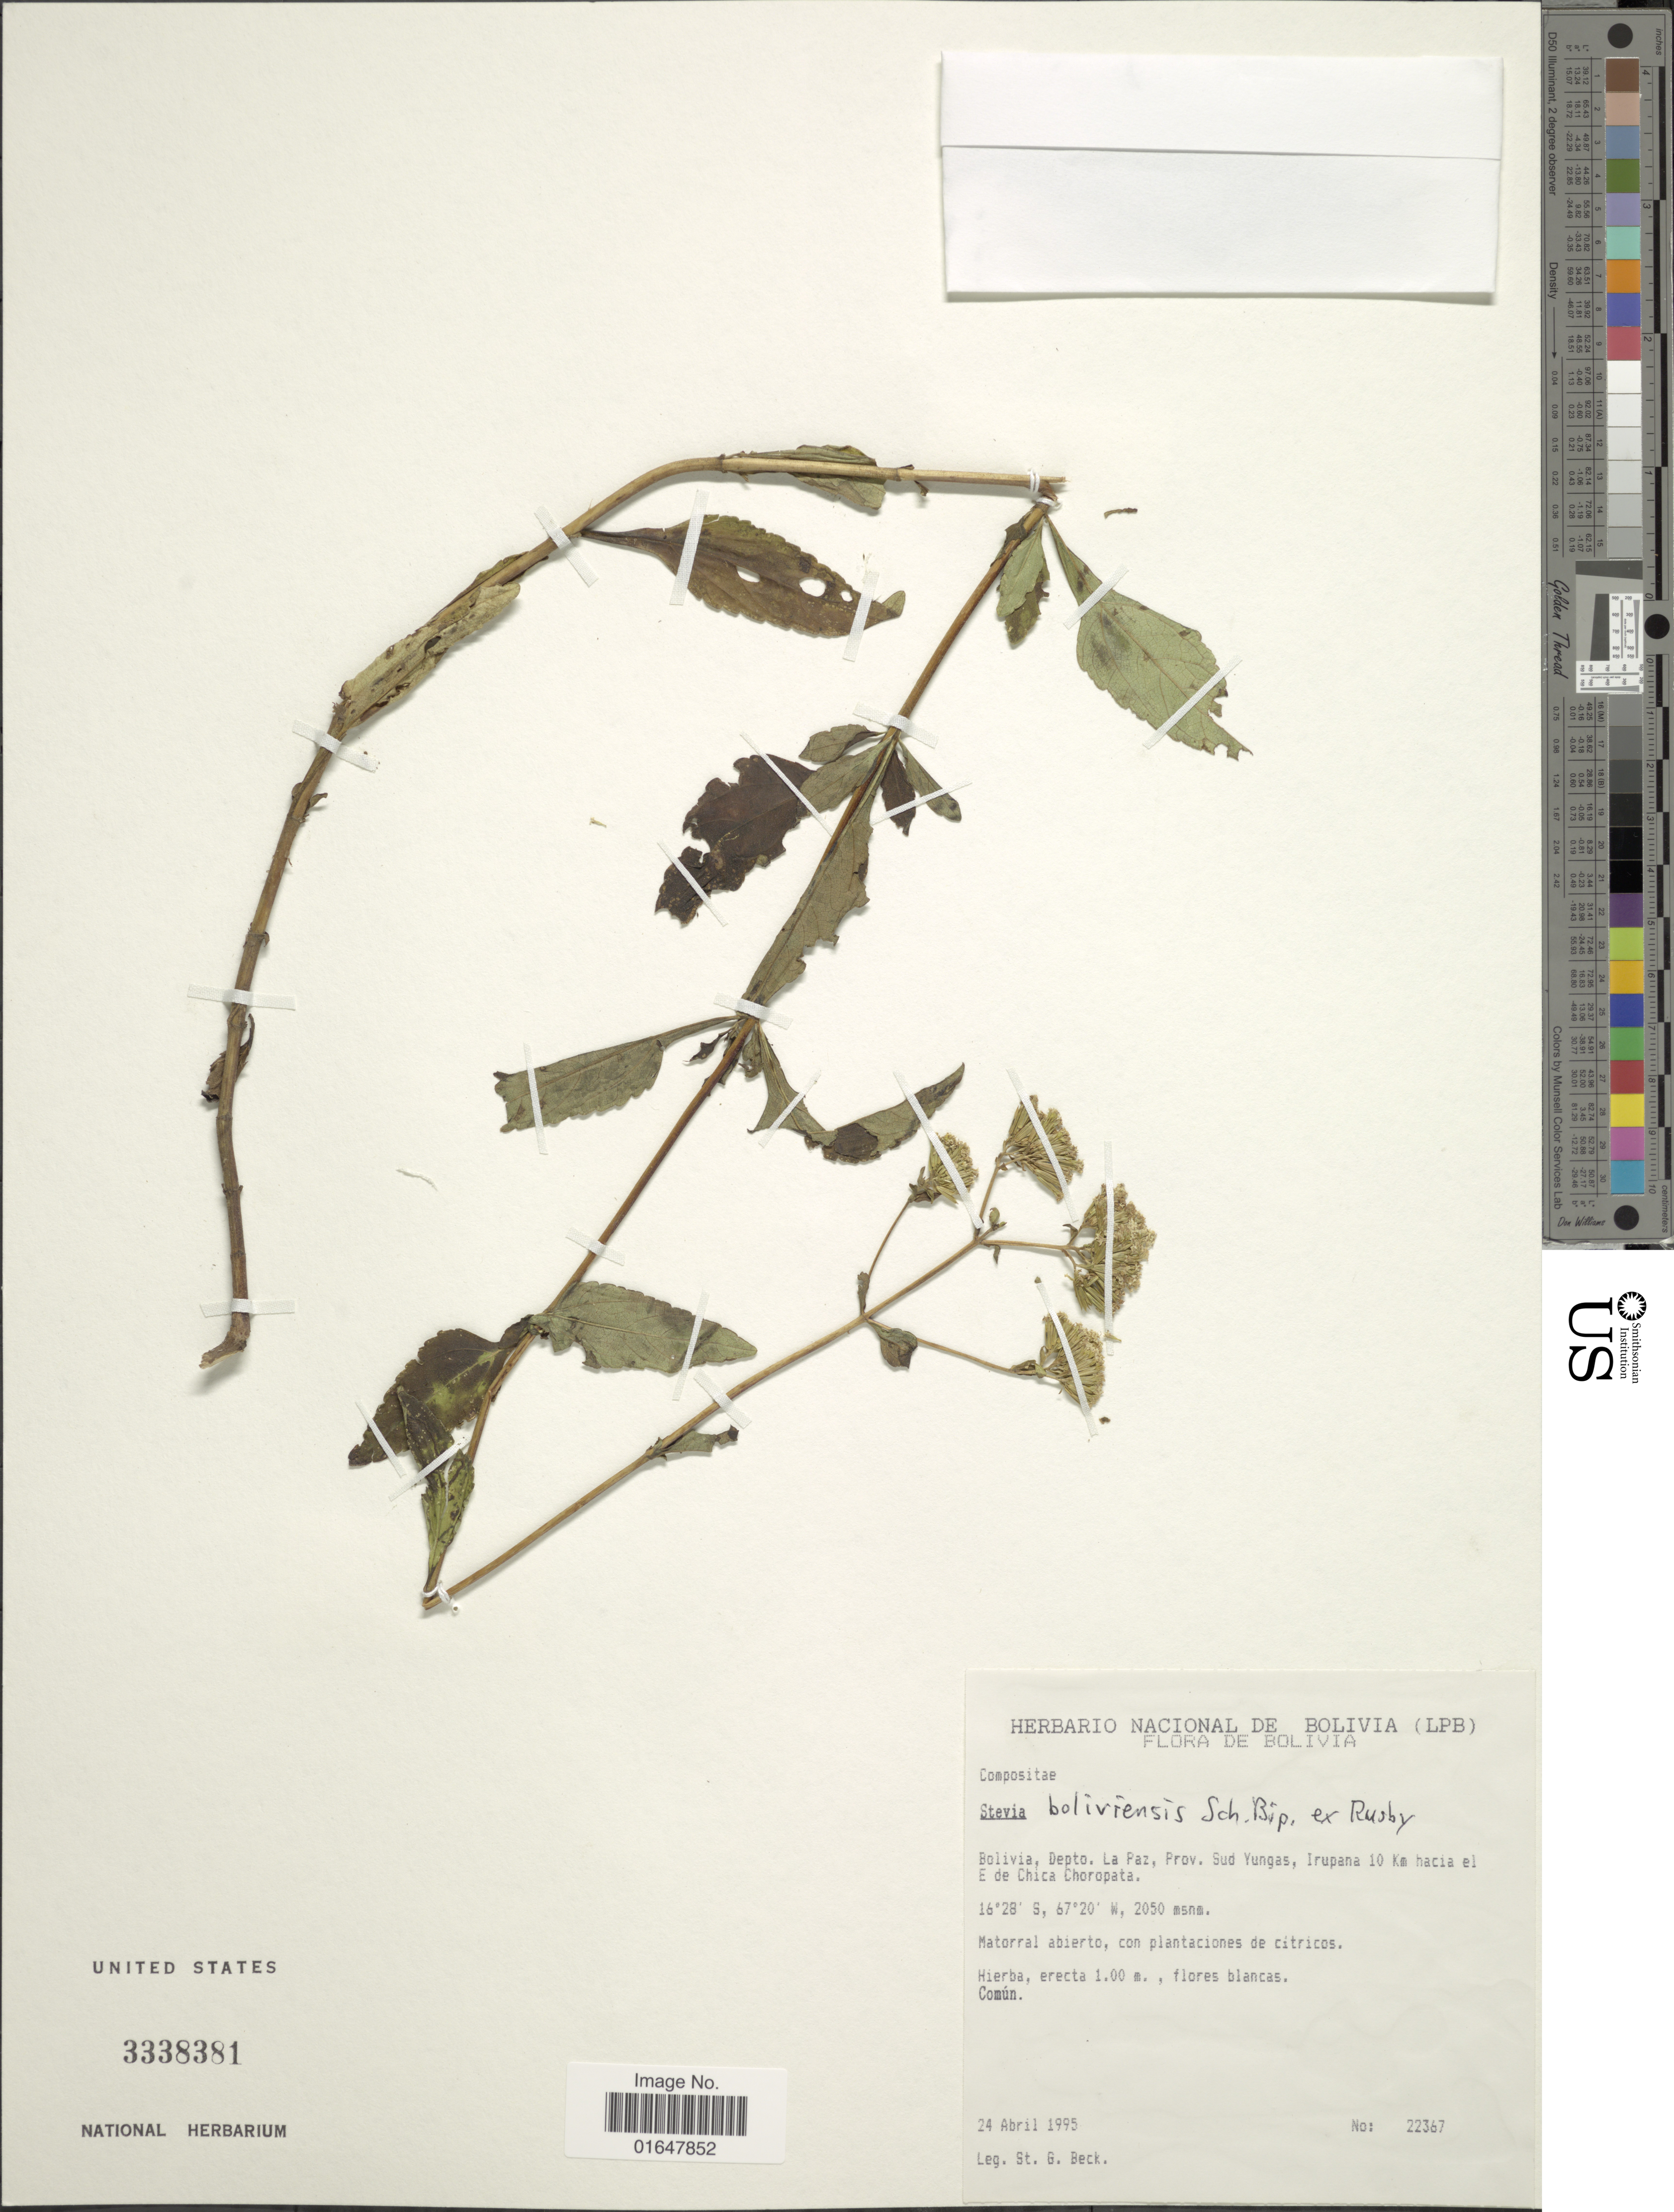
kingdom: Plantae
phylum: Tracheophyta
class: Magnoliopsida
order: Asterales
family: Asteraceae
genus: Stevia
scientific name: Stevia boliviensis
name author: Sch. Bip. ex Rusby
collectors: S. G. Beck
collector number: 22367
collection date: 1995-04-24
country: Bolivia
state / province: La Paz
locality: Prov. Sud Yungas, Irupana 10 km hacia el E de Chica Choropata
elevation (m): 2050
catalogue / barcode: US 3338381